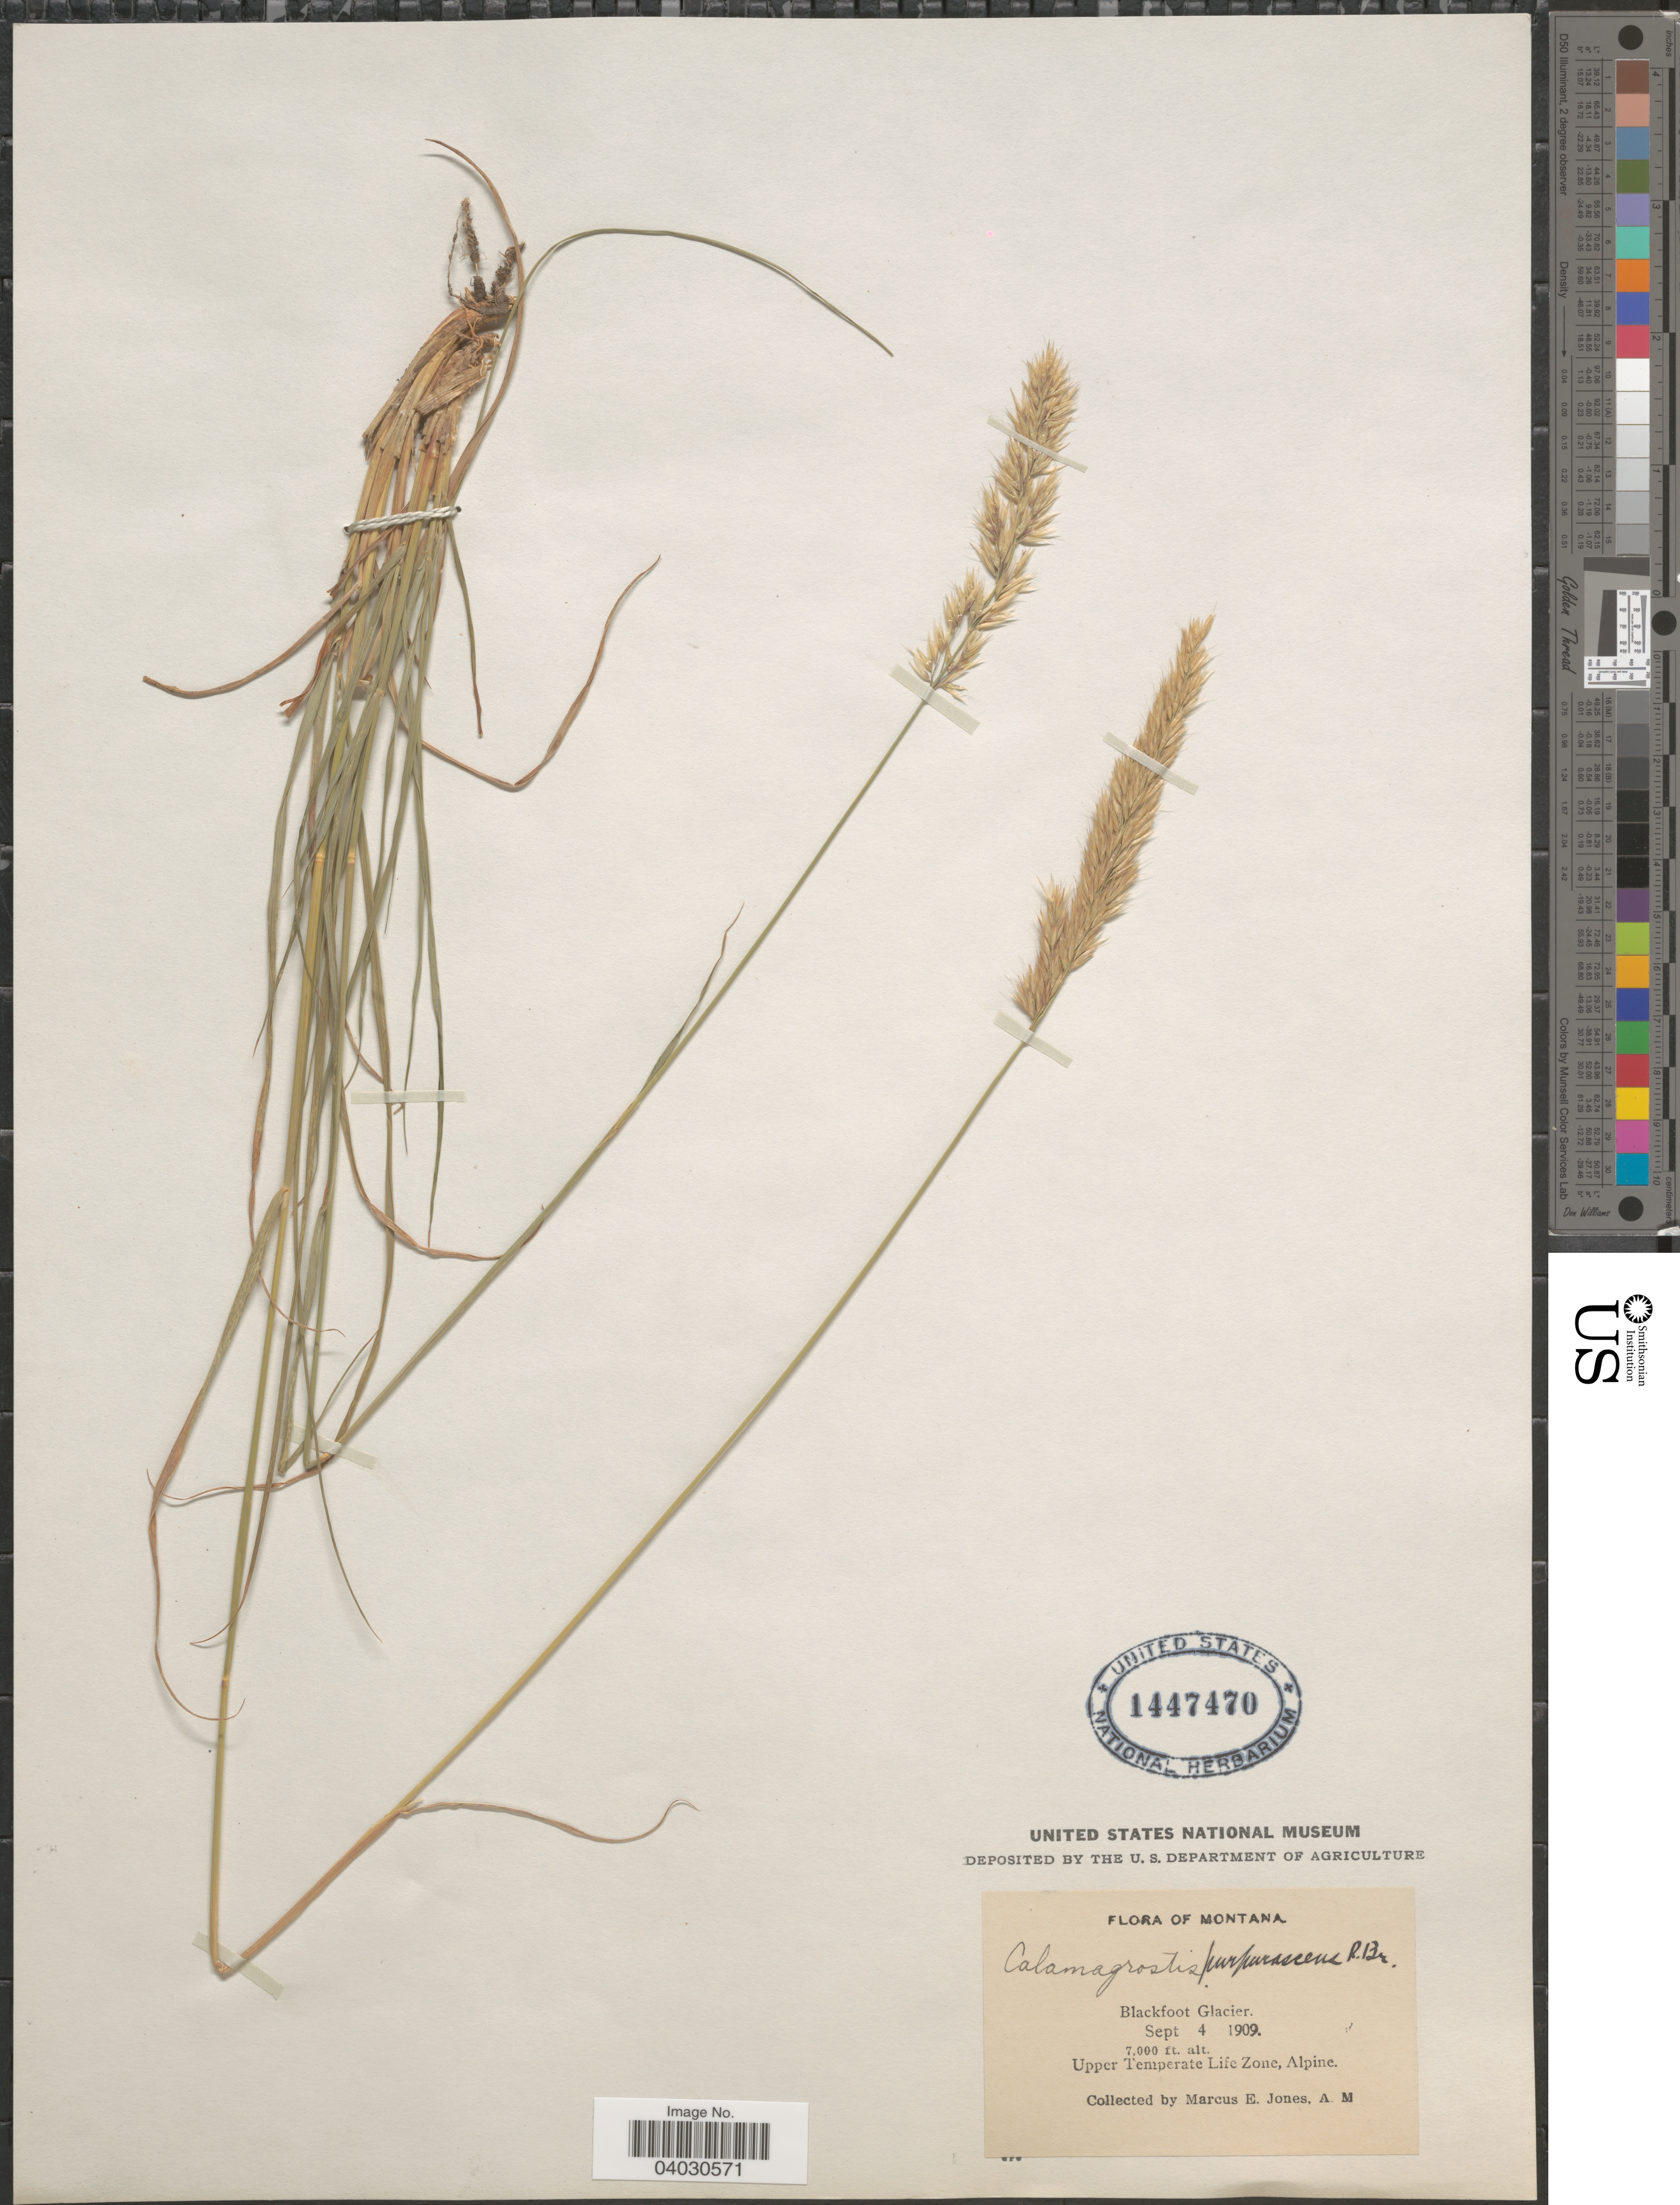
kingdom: Plantae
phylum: Tracheophyta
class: Liliopsida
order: Poales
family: Poaceae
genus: Calamagrostis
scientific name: Calamagrostis purpurascens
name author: R. Br.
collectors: M. E. Jones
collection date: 1909-09-04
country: United States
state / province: Montana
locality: Blackfoot Glacier. Upper Temperate Life Zone, Alpine.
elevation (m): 2134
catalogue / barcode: US 1447470